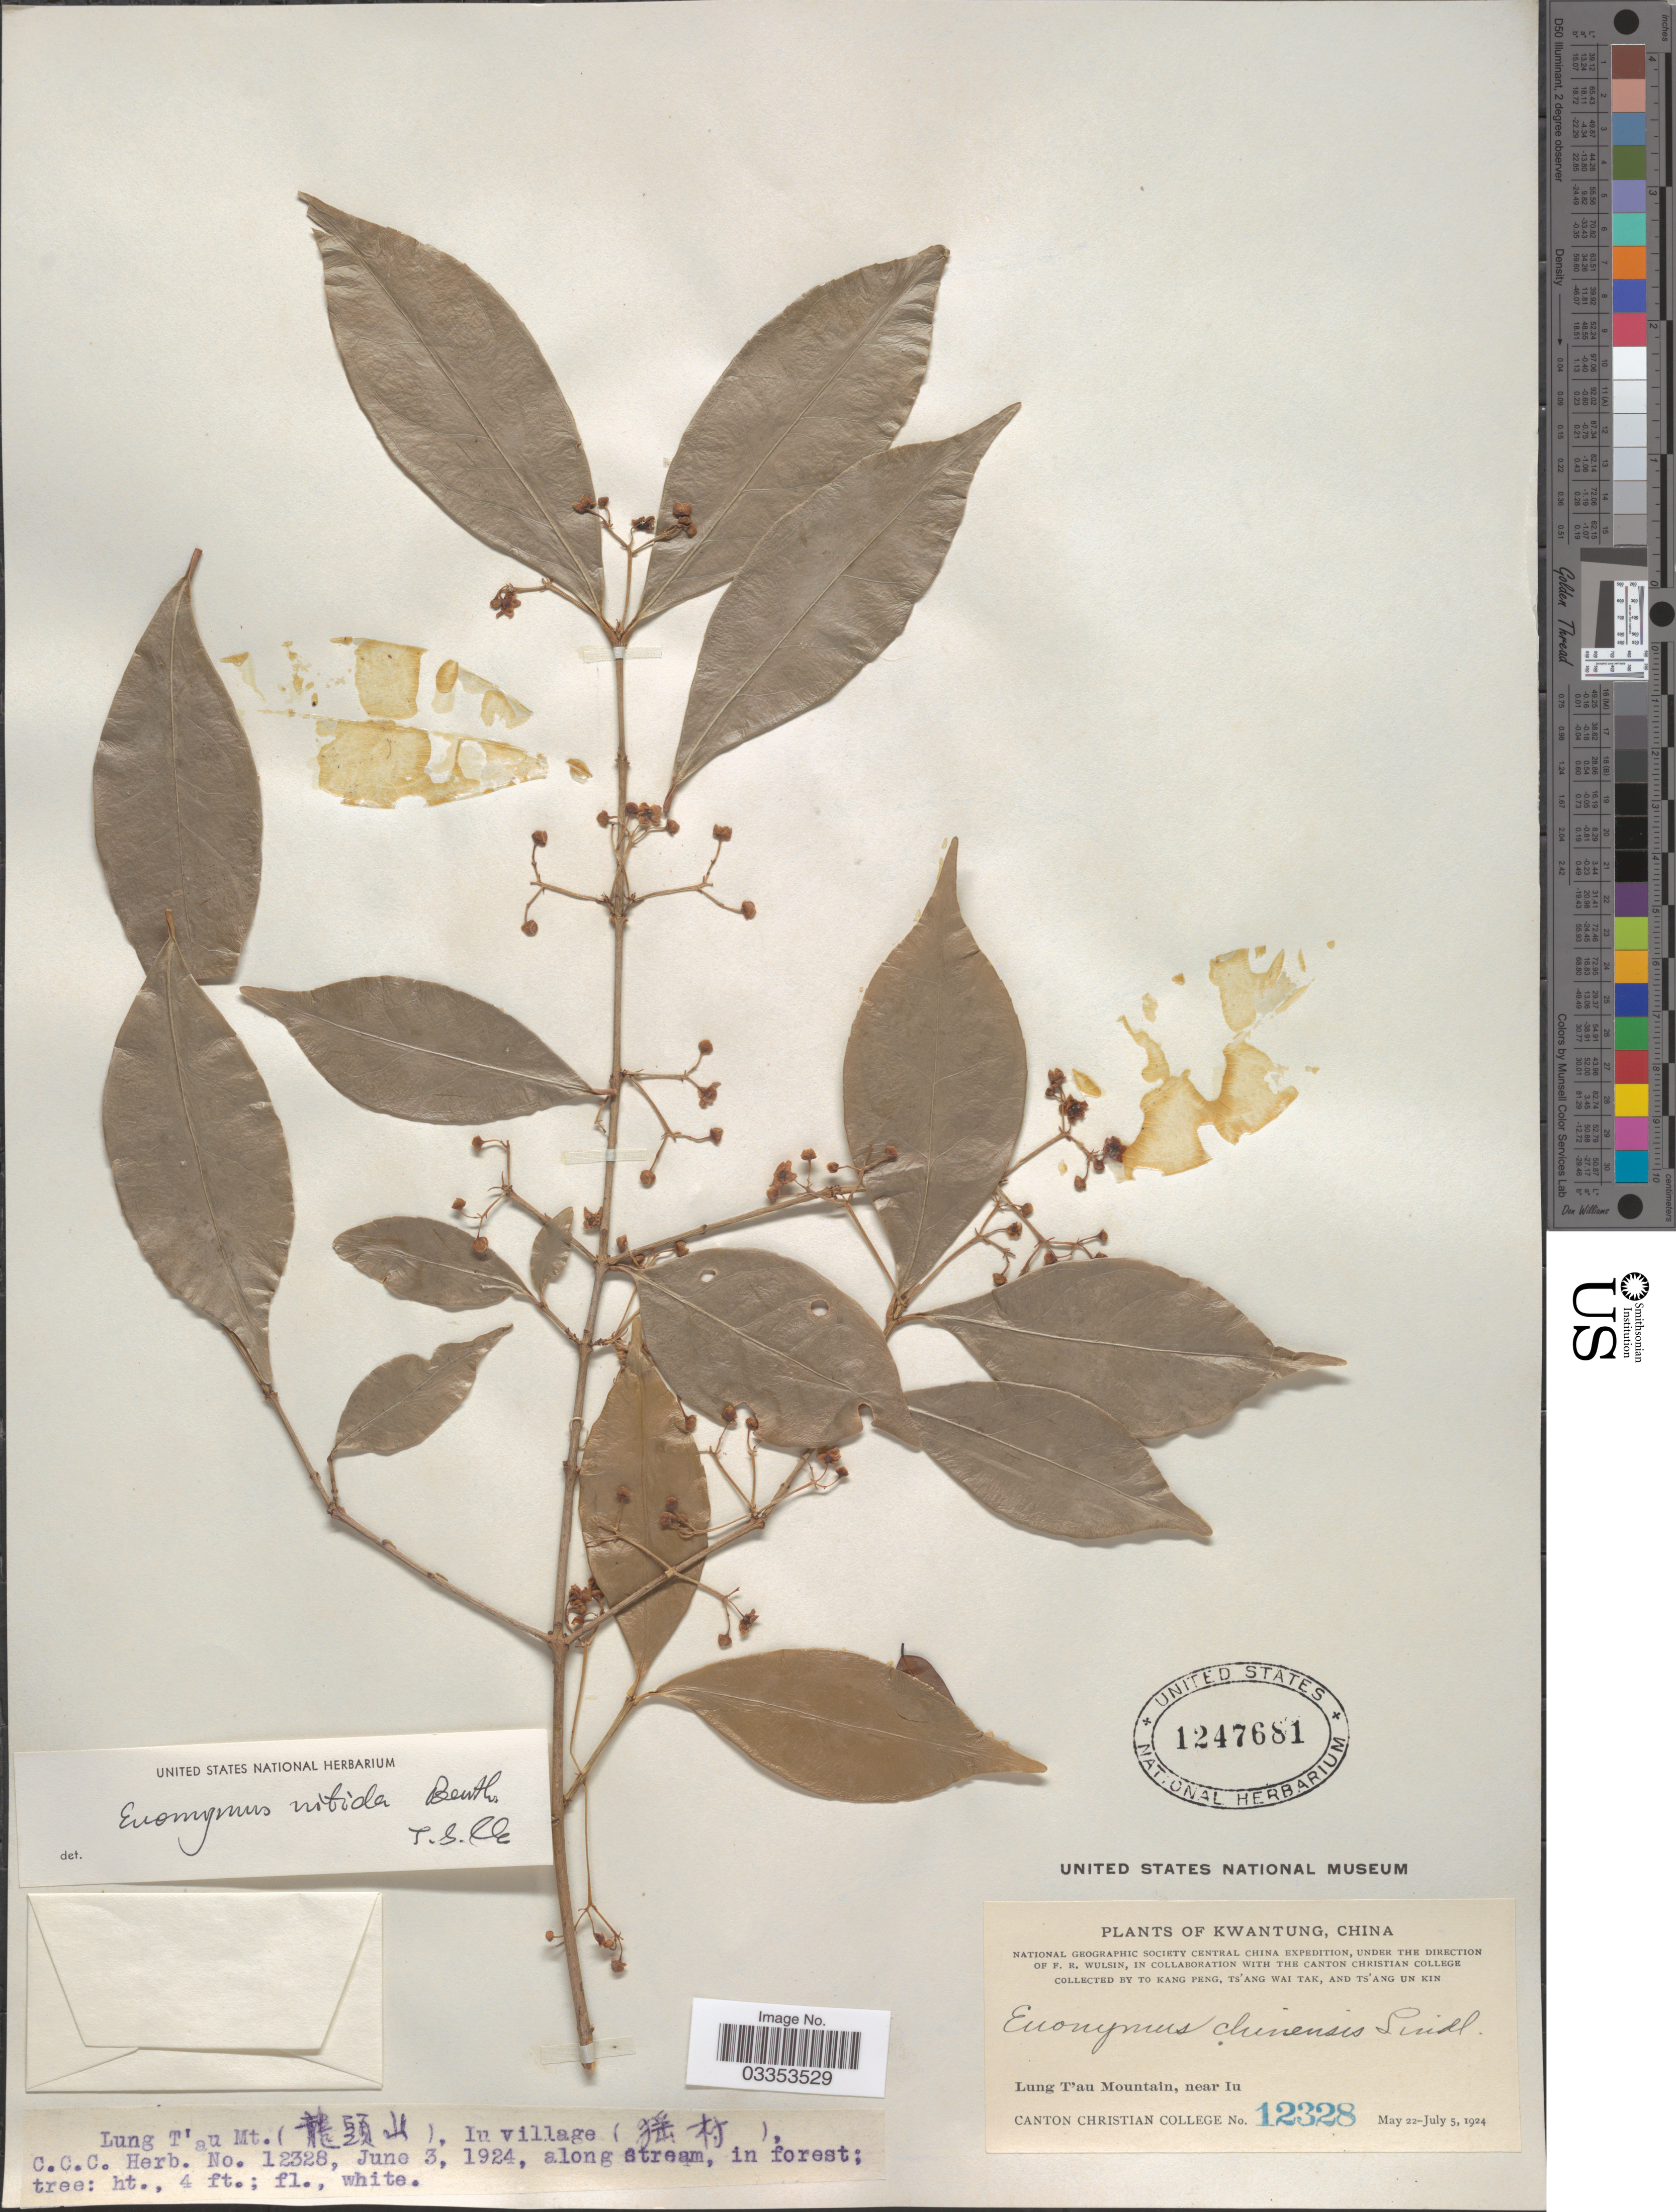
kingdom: Plantae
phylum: Tracheophyta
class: Magnoliopsida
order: Celastrales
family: Celastraceae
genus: Euonymus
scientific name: Euonymus nitidus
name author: Benth.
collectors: Kang Peng To, W. T. Tsang & Ts' Ang Un Kin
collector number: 12328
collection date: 1924-05-22/1924-07-05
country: China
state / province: Guangdong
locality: Kwangtung. Lung T'au Mountain, near Iu. Iu village (X).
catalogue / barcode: US 1247681